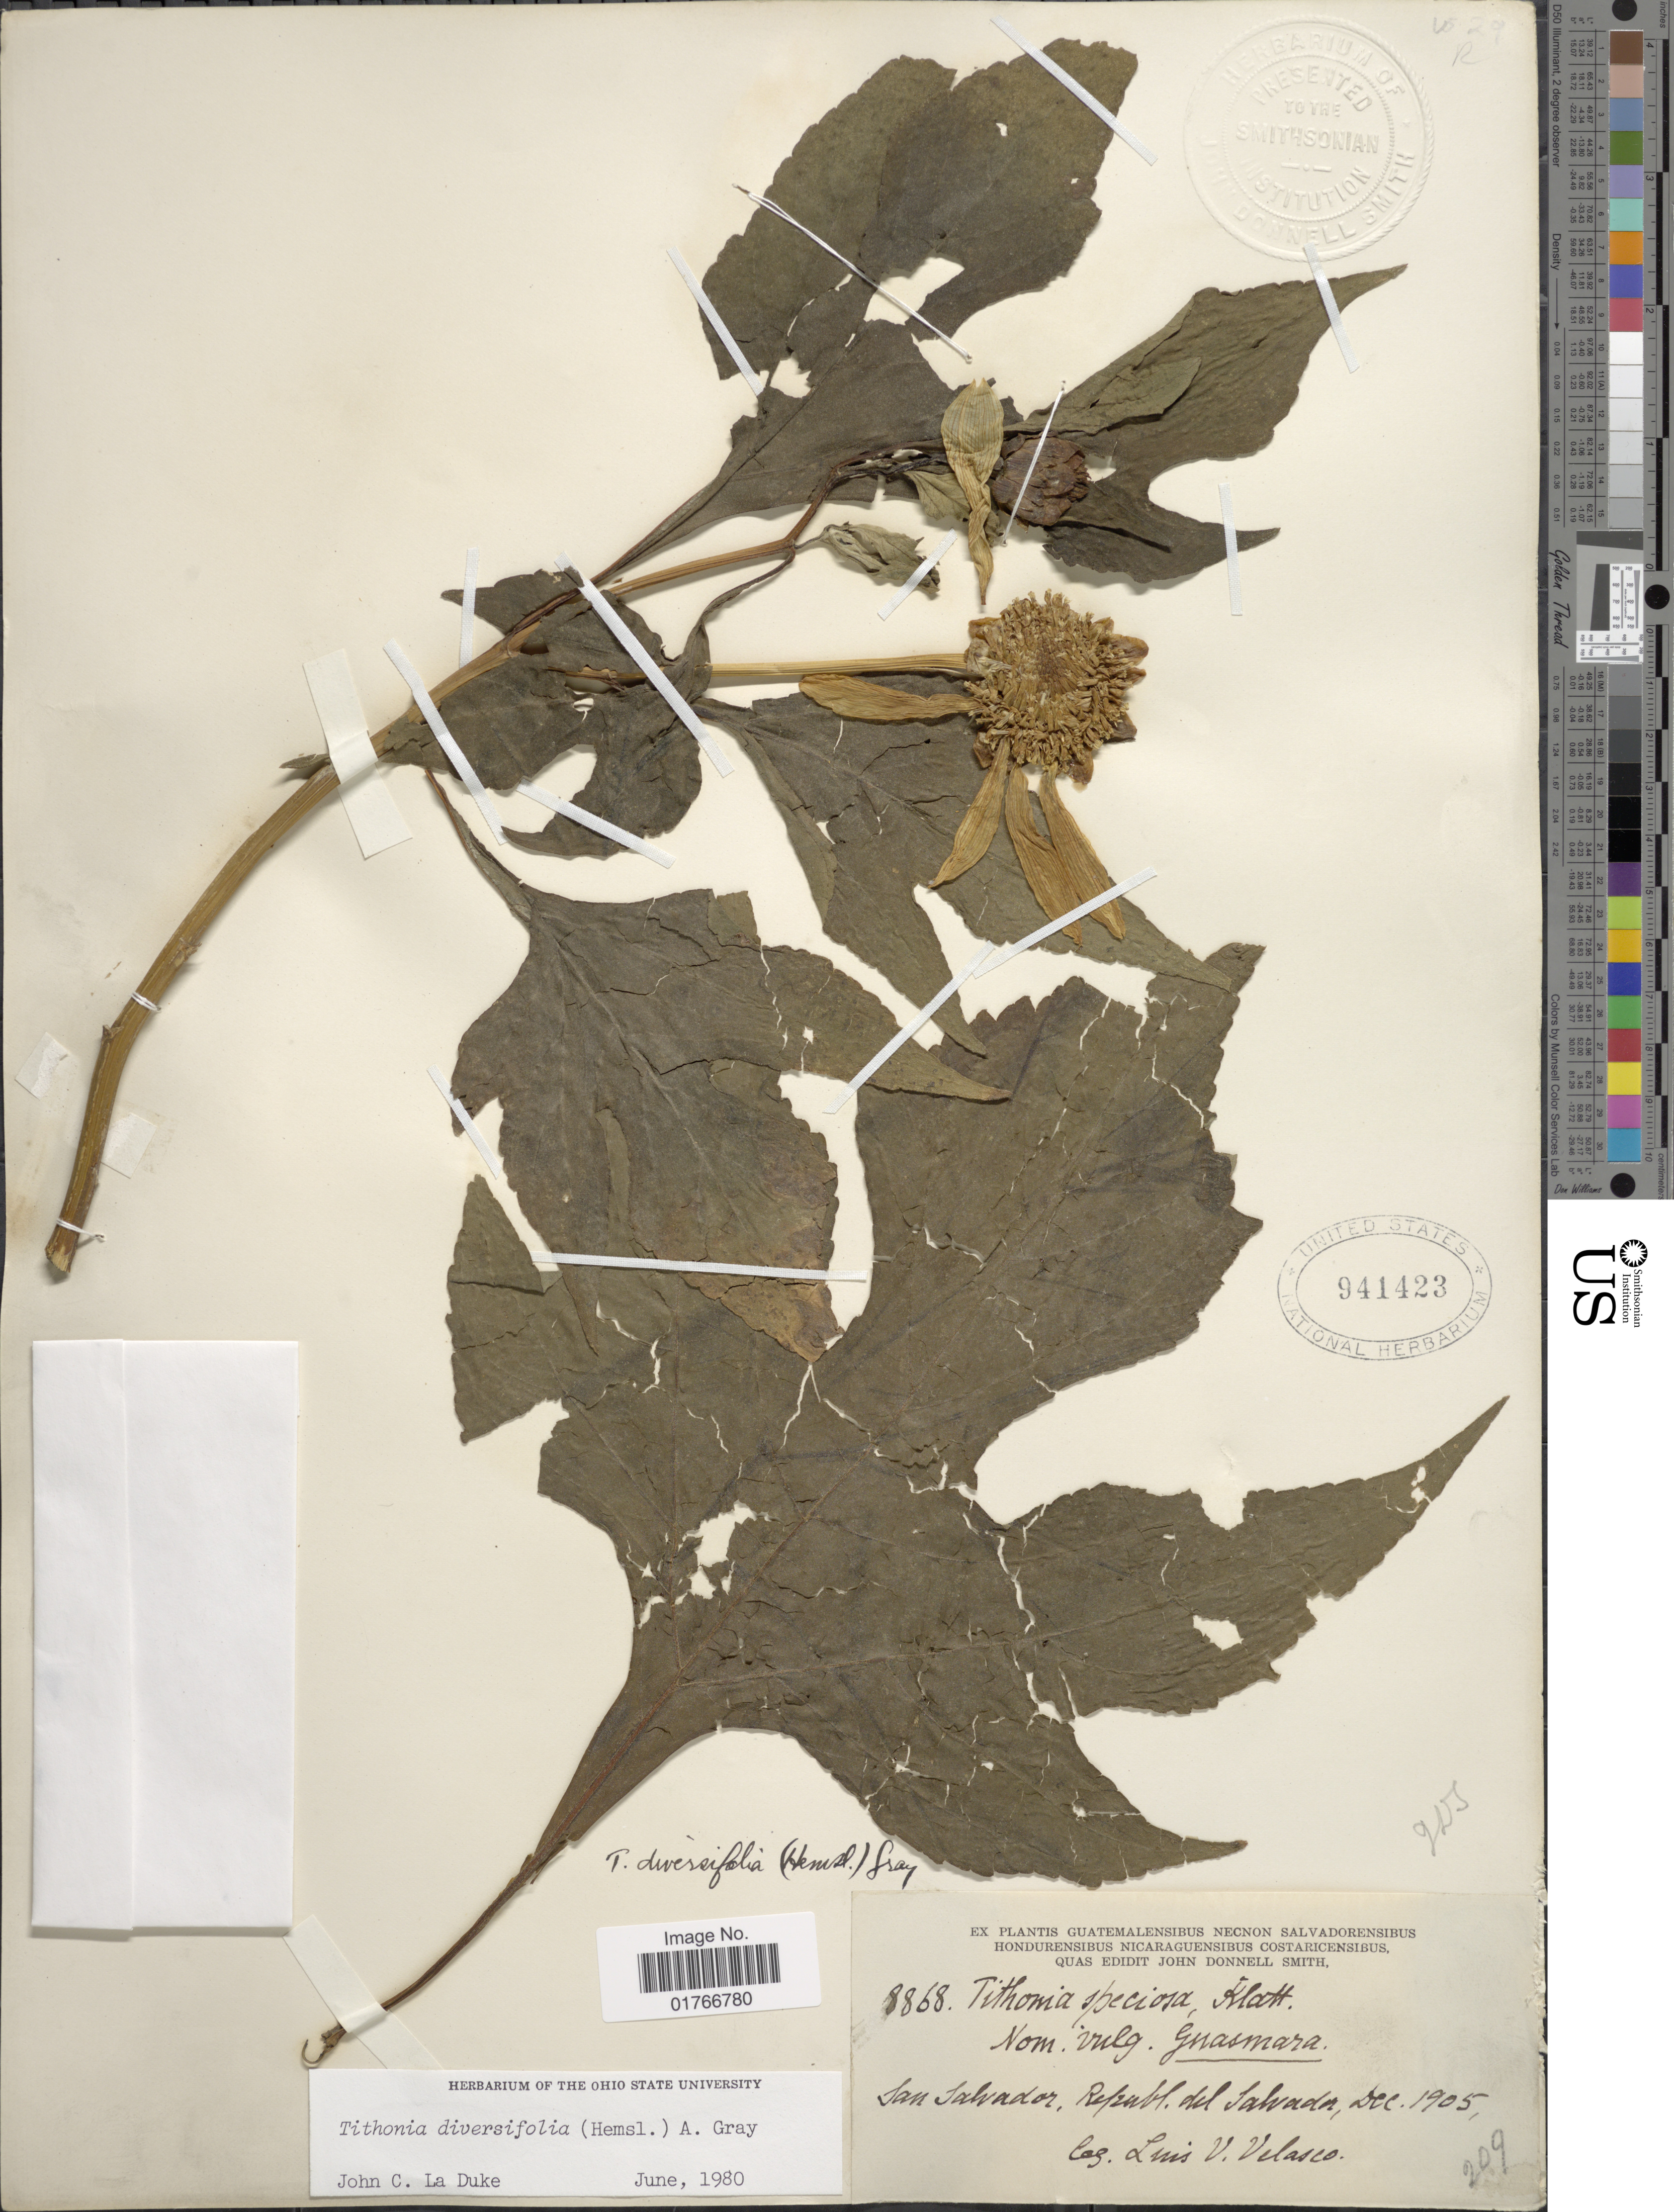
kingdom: Plantae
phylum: Tracheophyta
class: Magnoliopsida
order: Asterales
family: Asteraceae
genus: Tithonia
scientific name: Tithonia diversifolia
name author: (Hemsl.) A. Gray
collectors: L. Velasco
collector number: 8868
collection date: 1905-12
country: El Salvador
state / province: San Salvador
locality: Republ. del Salvador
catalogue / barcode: US 941423